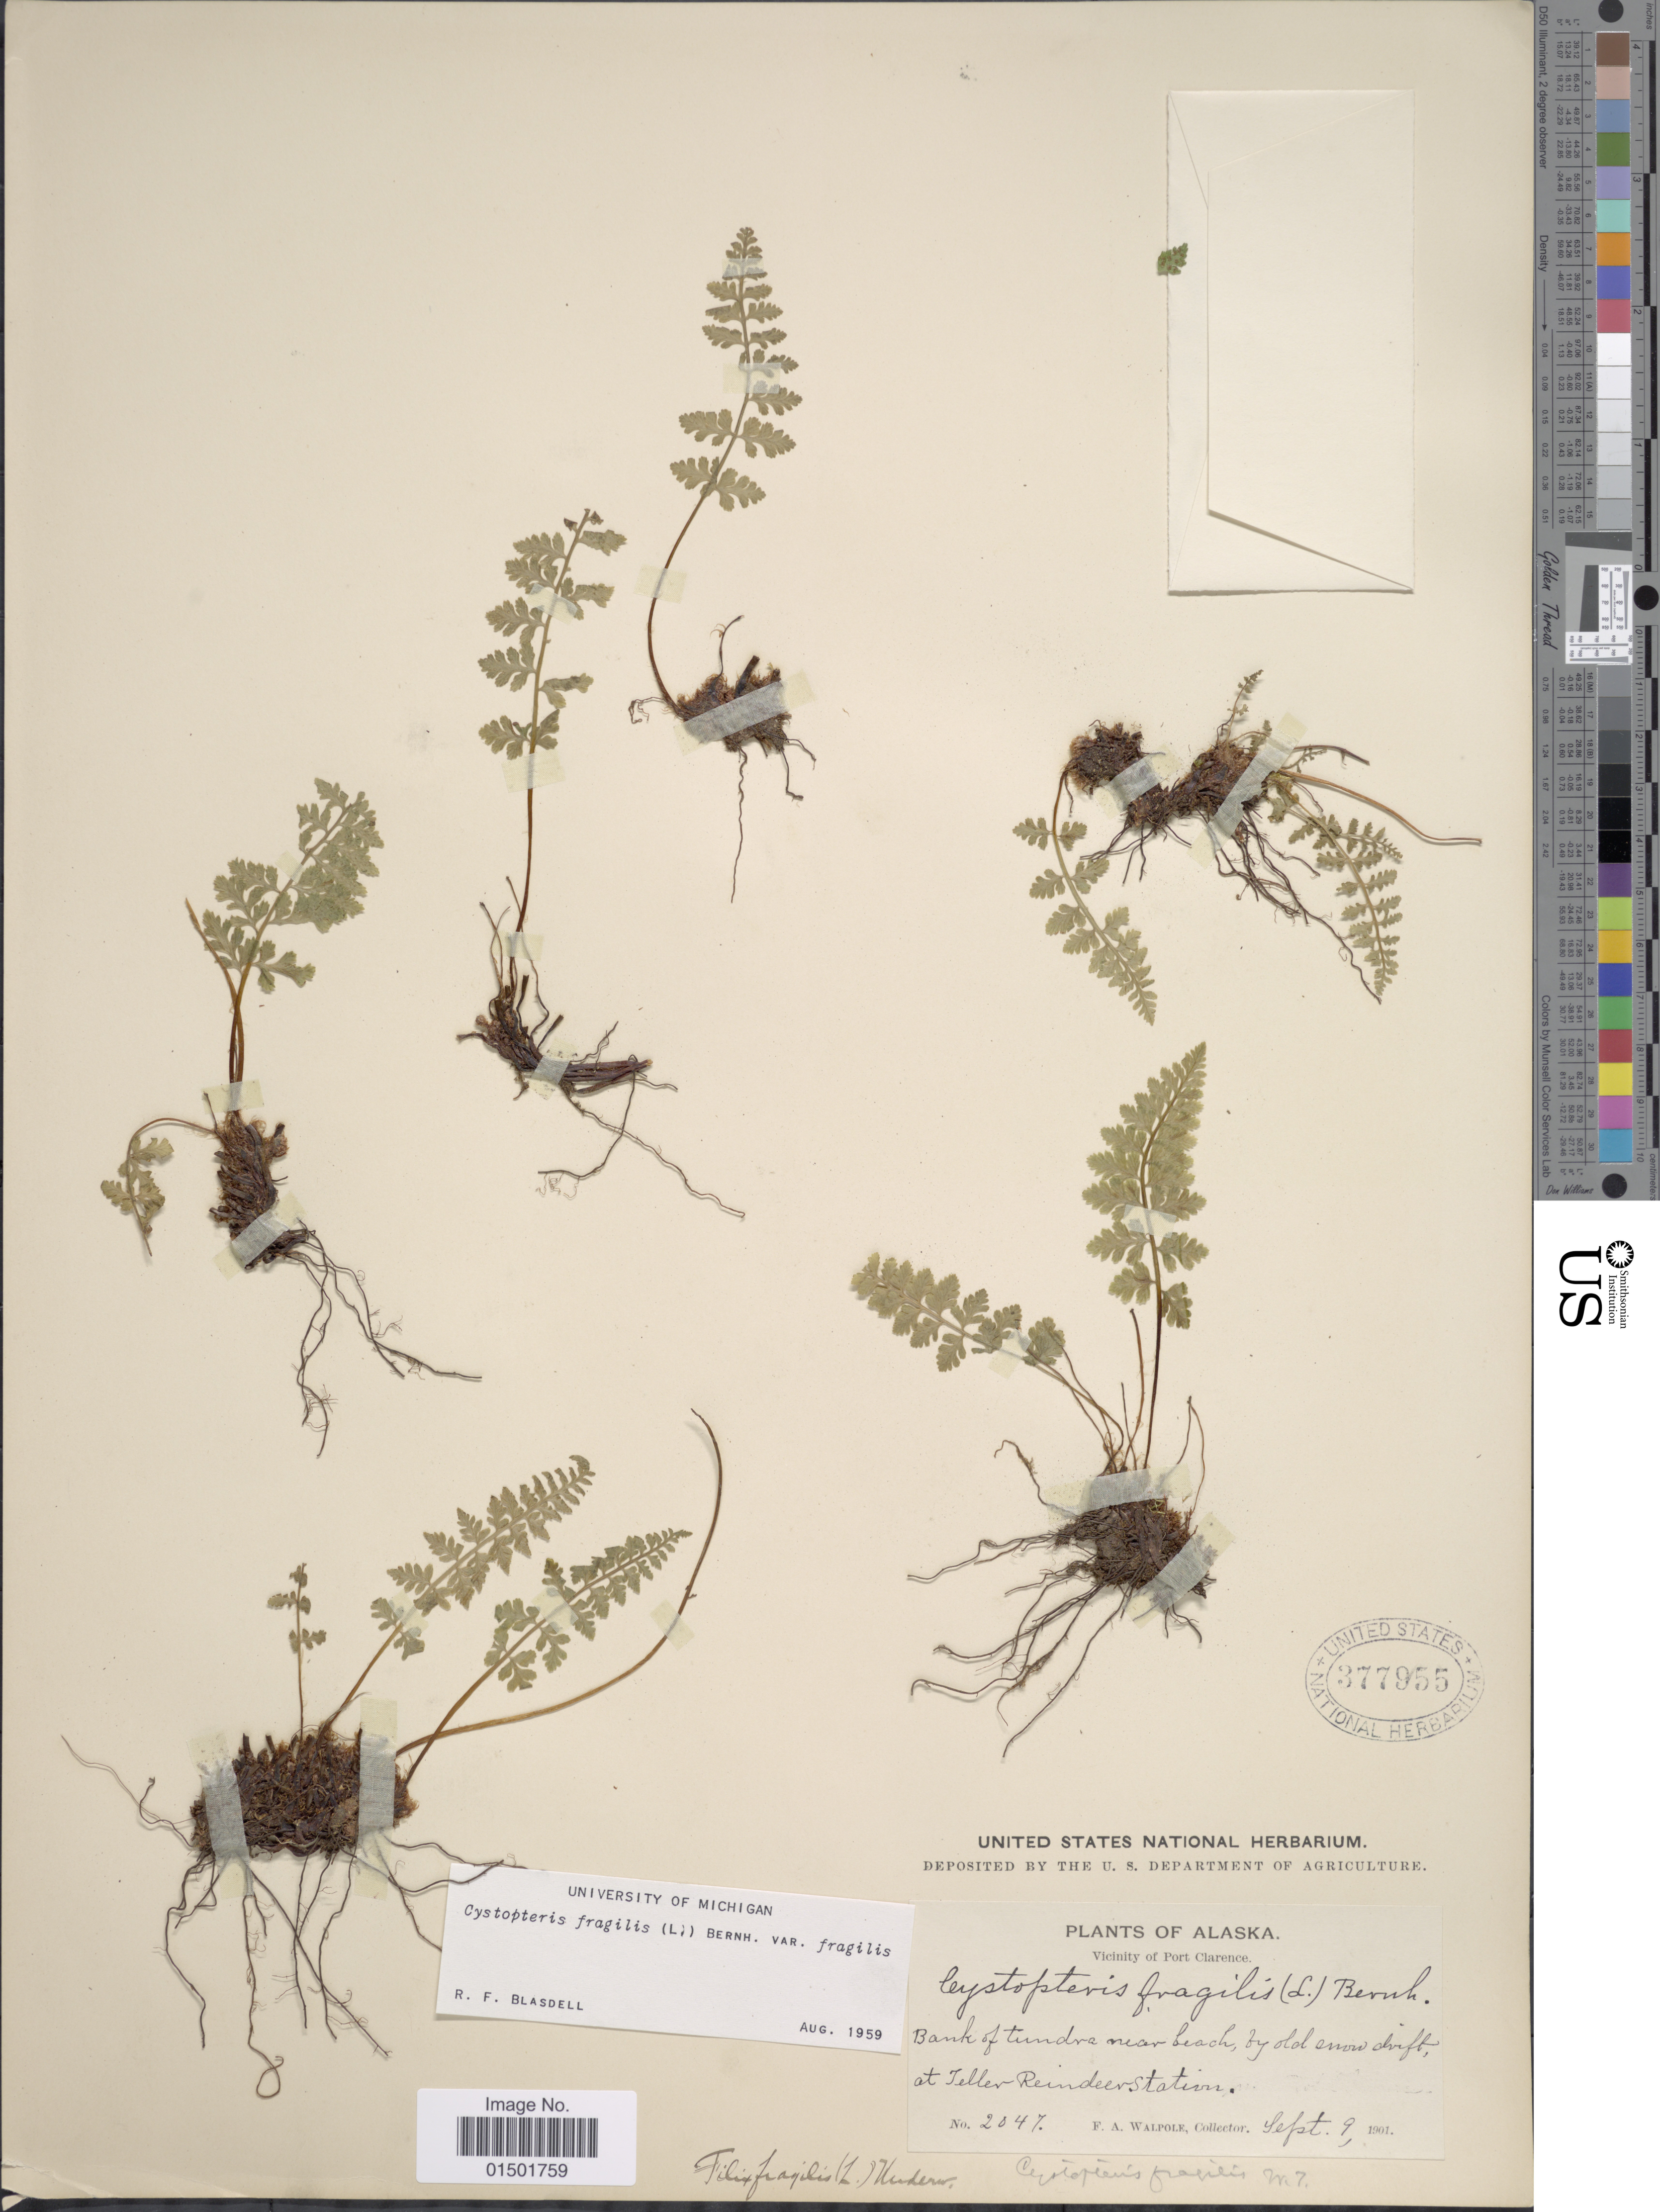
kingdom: Plantae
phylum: Tracheophyta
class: Polypodiopsida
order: Polypodiales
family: Cystopteridaceae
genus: Cystopteris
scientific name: Cystopteris fragilis var. fragilis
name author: (L.) Bernh.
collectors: F. Walpole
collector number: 2047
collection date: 1901-09-09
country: United States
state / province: Alaska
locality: Vicinity of Port Clarence. Bank of tundra near beach, by old snow drift, at Teller Reindeer Station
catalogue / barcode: US 377955